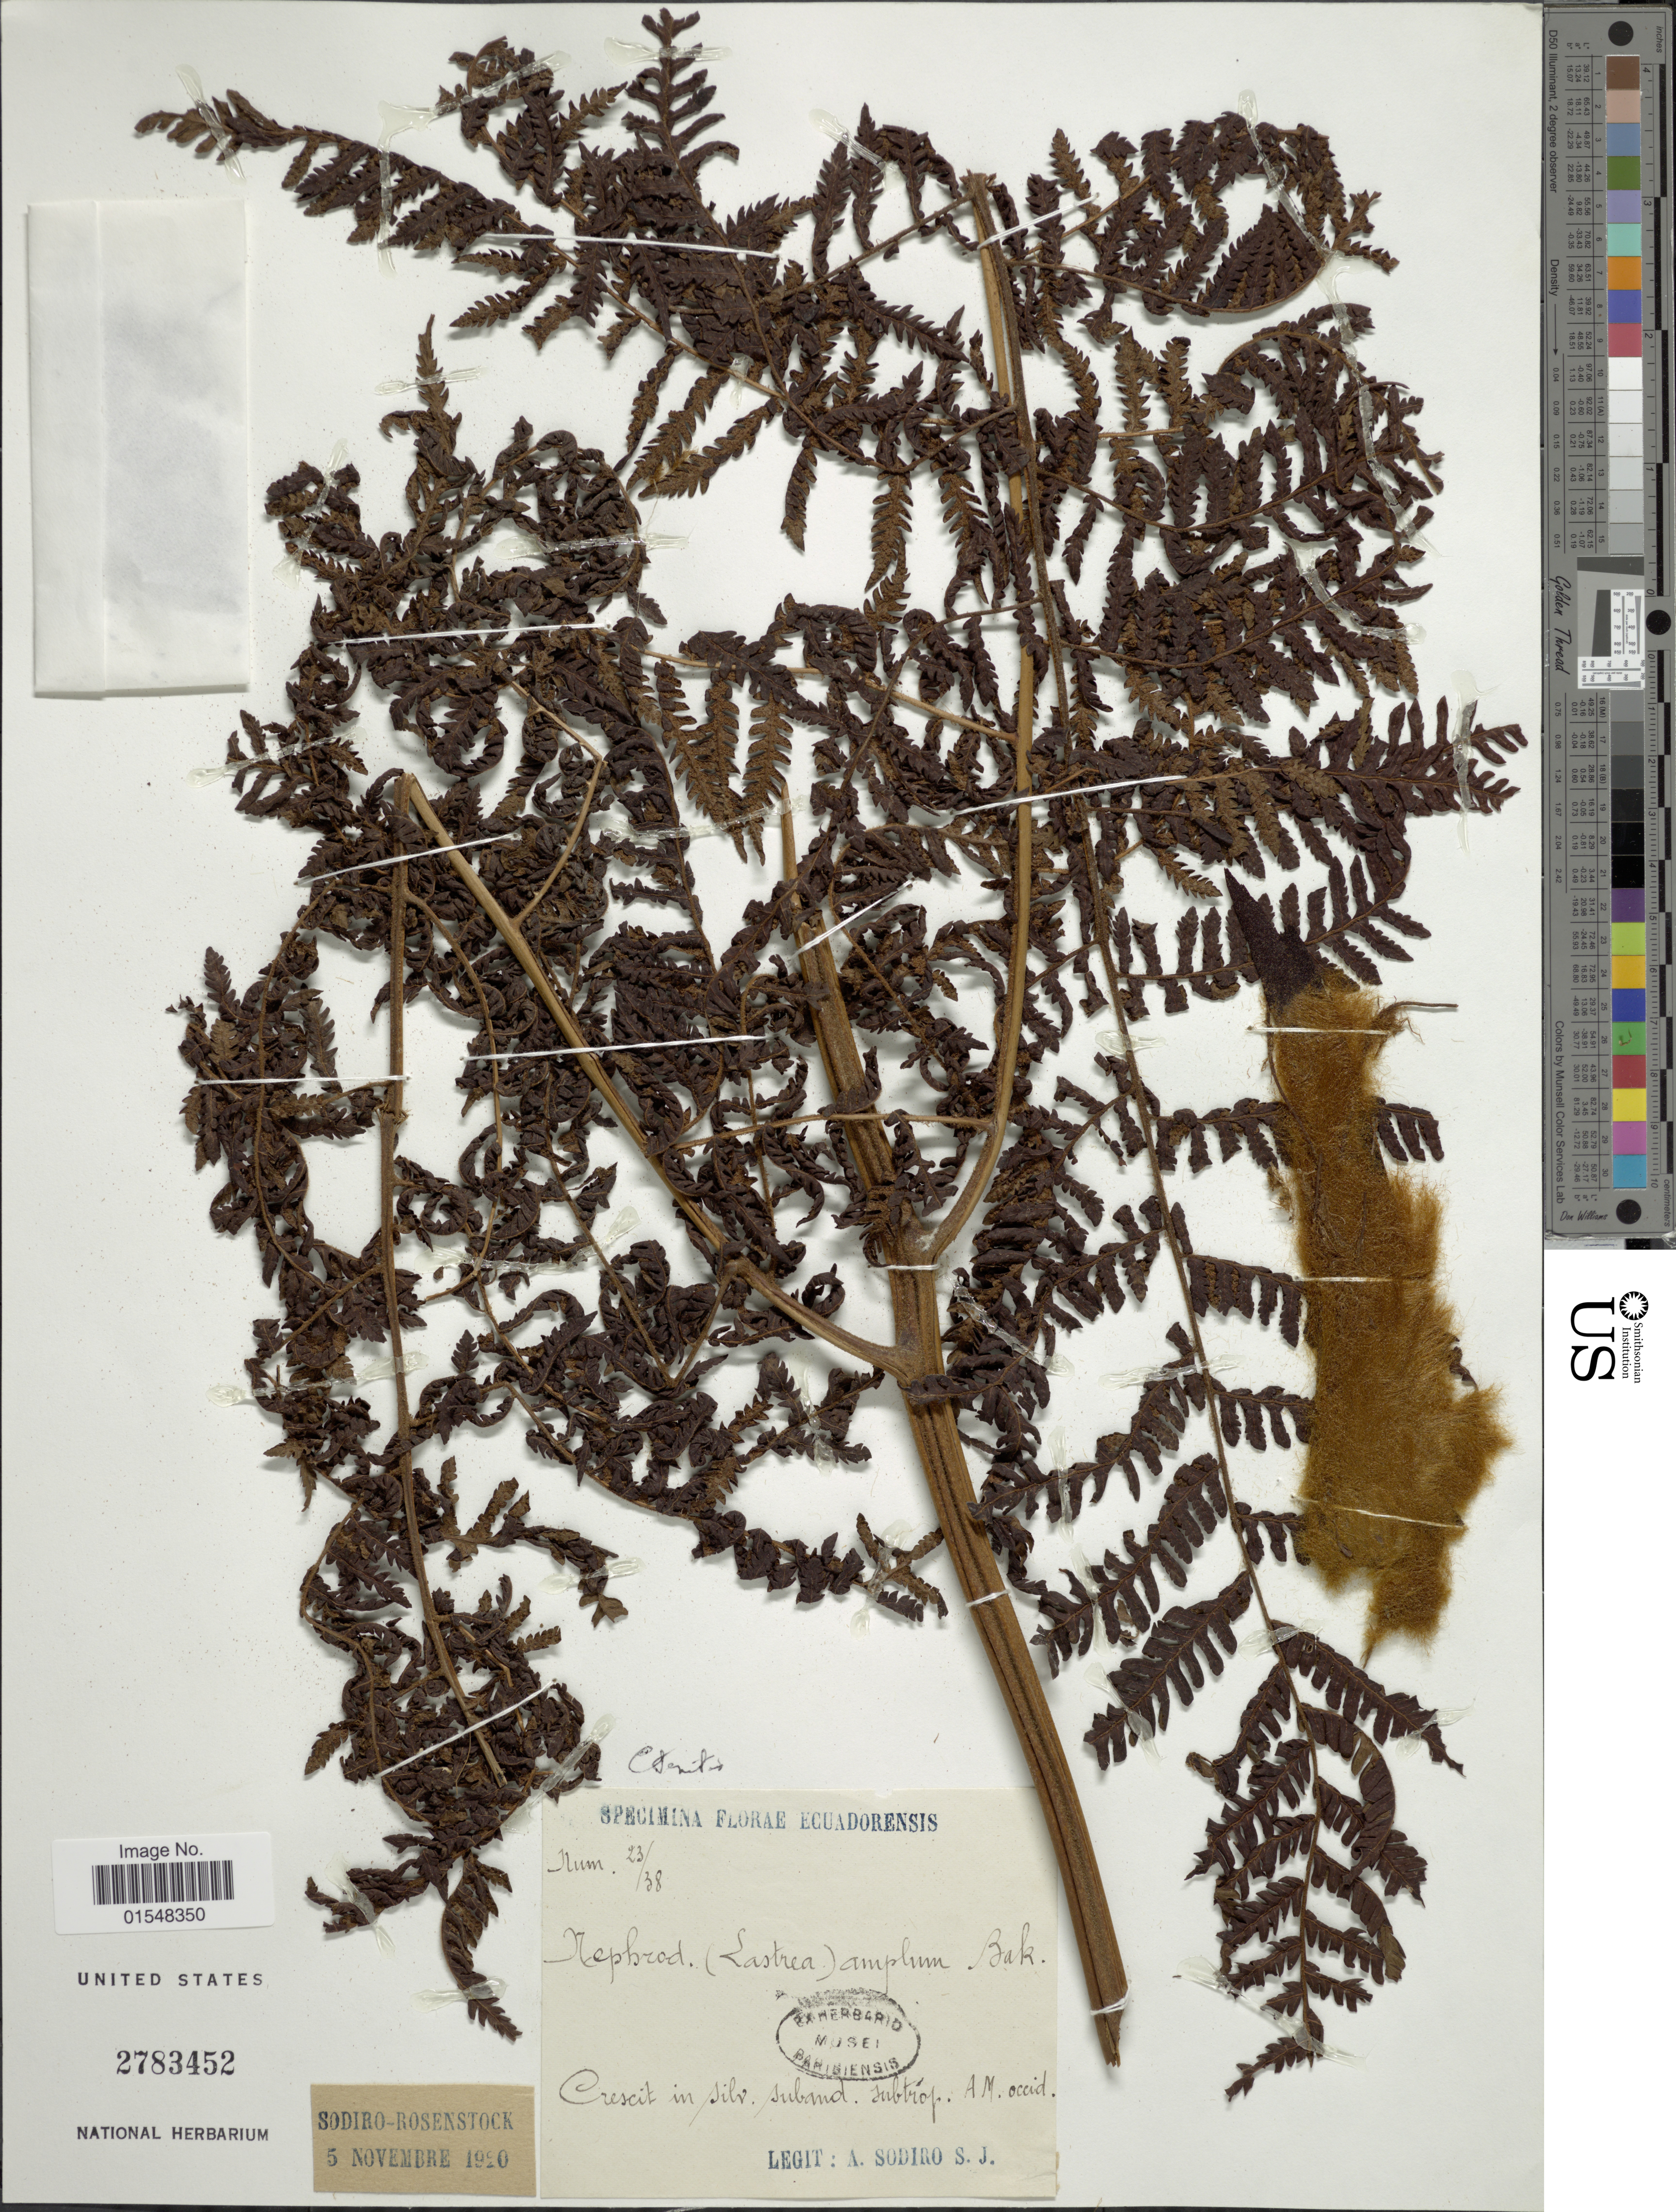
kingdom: Plantae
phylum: Tracheophyta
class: Polypodiopsida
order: Polypodiales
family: Dryopteridaceae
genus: Ctenitis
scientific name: Ctenitis sloanei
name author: (Poepp. ex Spreng.) C.V. Morton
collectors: A. Sodiro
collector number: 23/38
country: Ecuador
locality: Crescit in silv. suband. subtróp. AM. occid.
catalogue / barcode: US 2783452